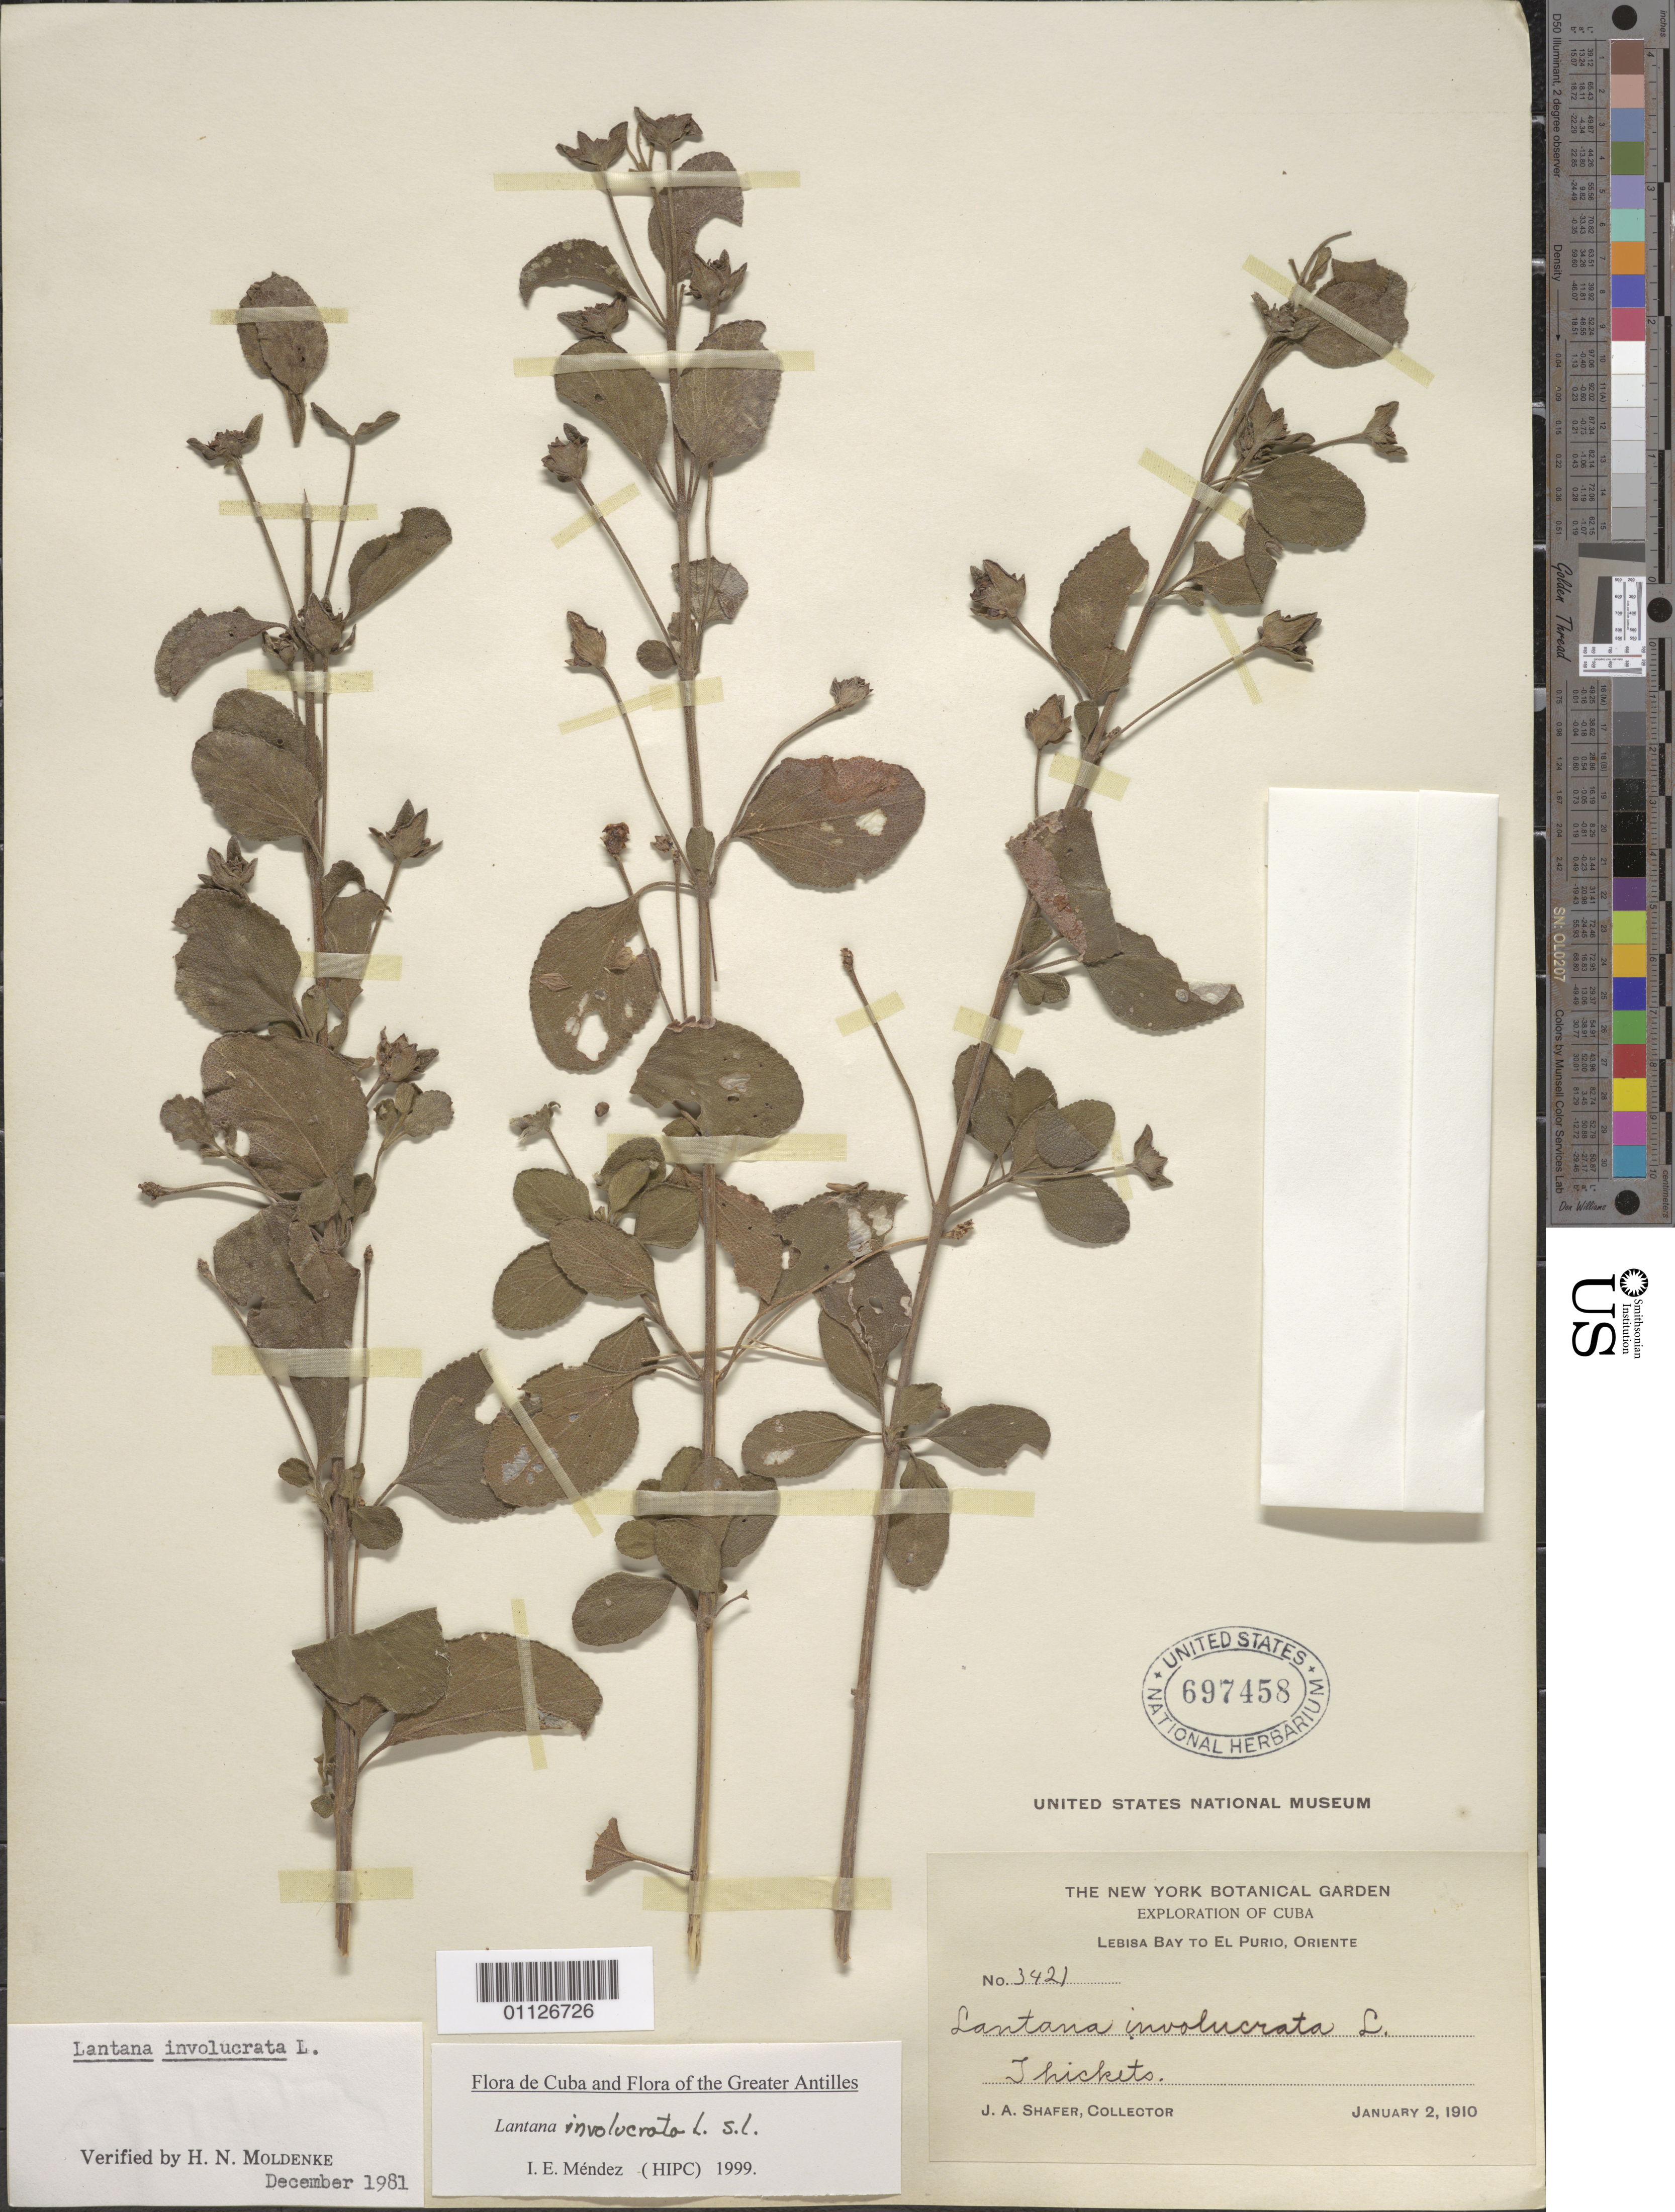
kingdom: Plantae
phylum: Tracheophyta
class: Magnoliopsida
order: Lamiales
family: Verbenaceae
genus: Lantana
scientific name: Lantana involucrata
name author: L.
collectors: J. A. Shafer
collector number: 3421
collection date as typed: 02 Jan 1910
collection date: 1910-01-02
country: Cuba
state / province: Santiago de Cuba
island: Cuba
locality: Lebisa Bay to El Purio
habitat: Thickets.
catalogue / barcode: US 697458